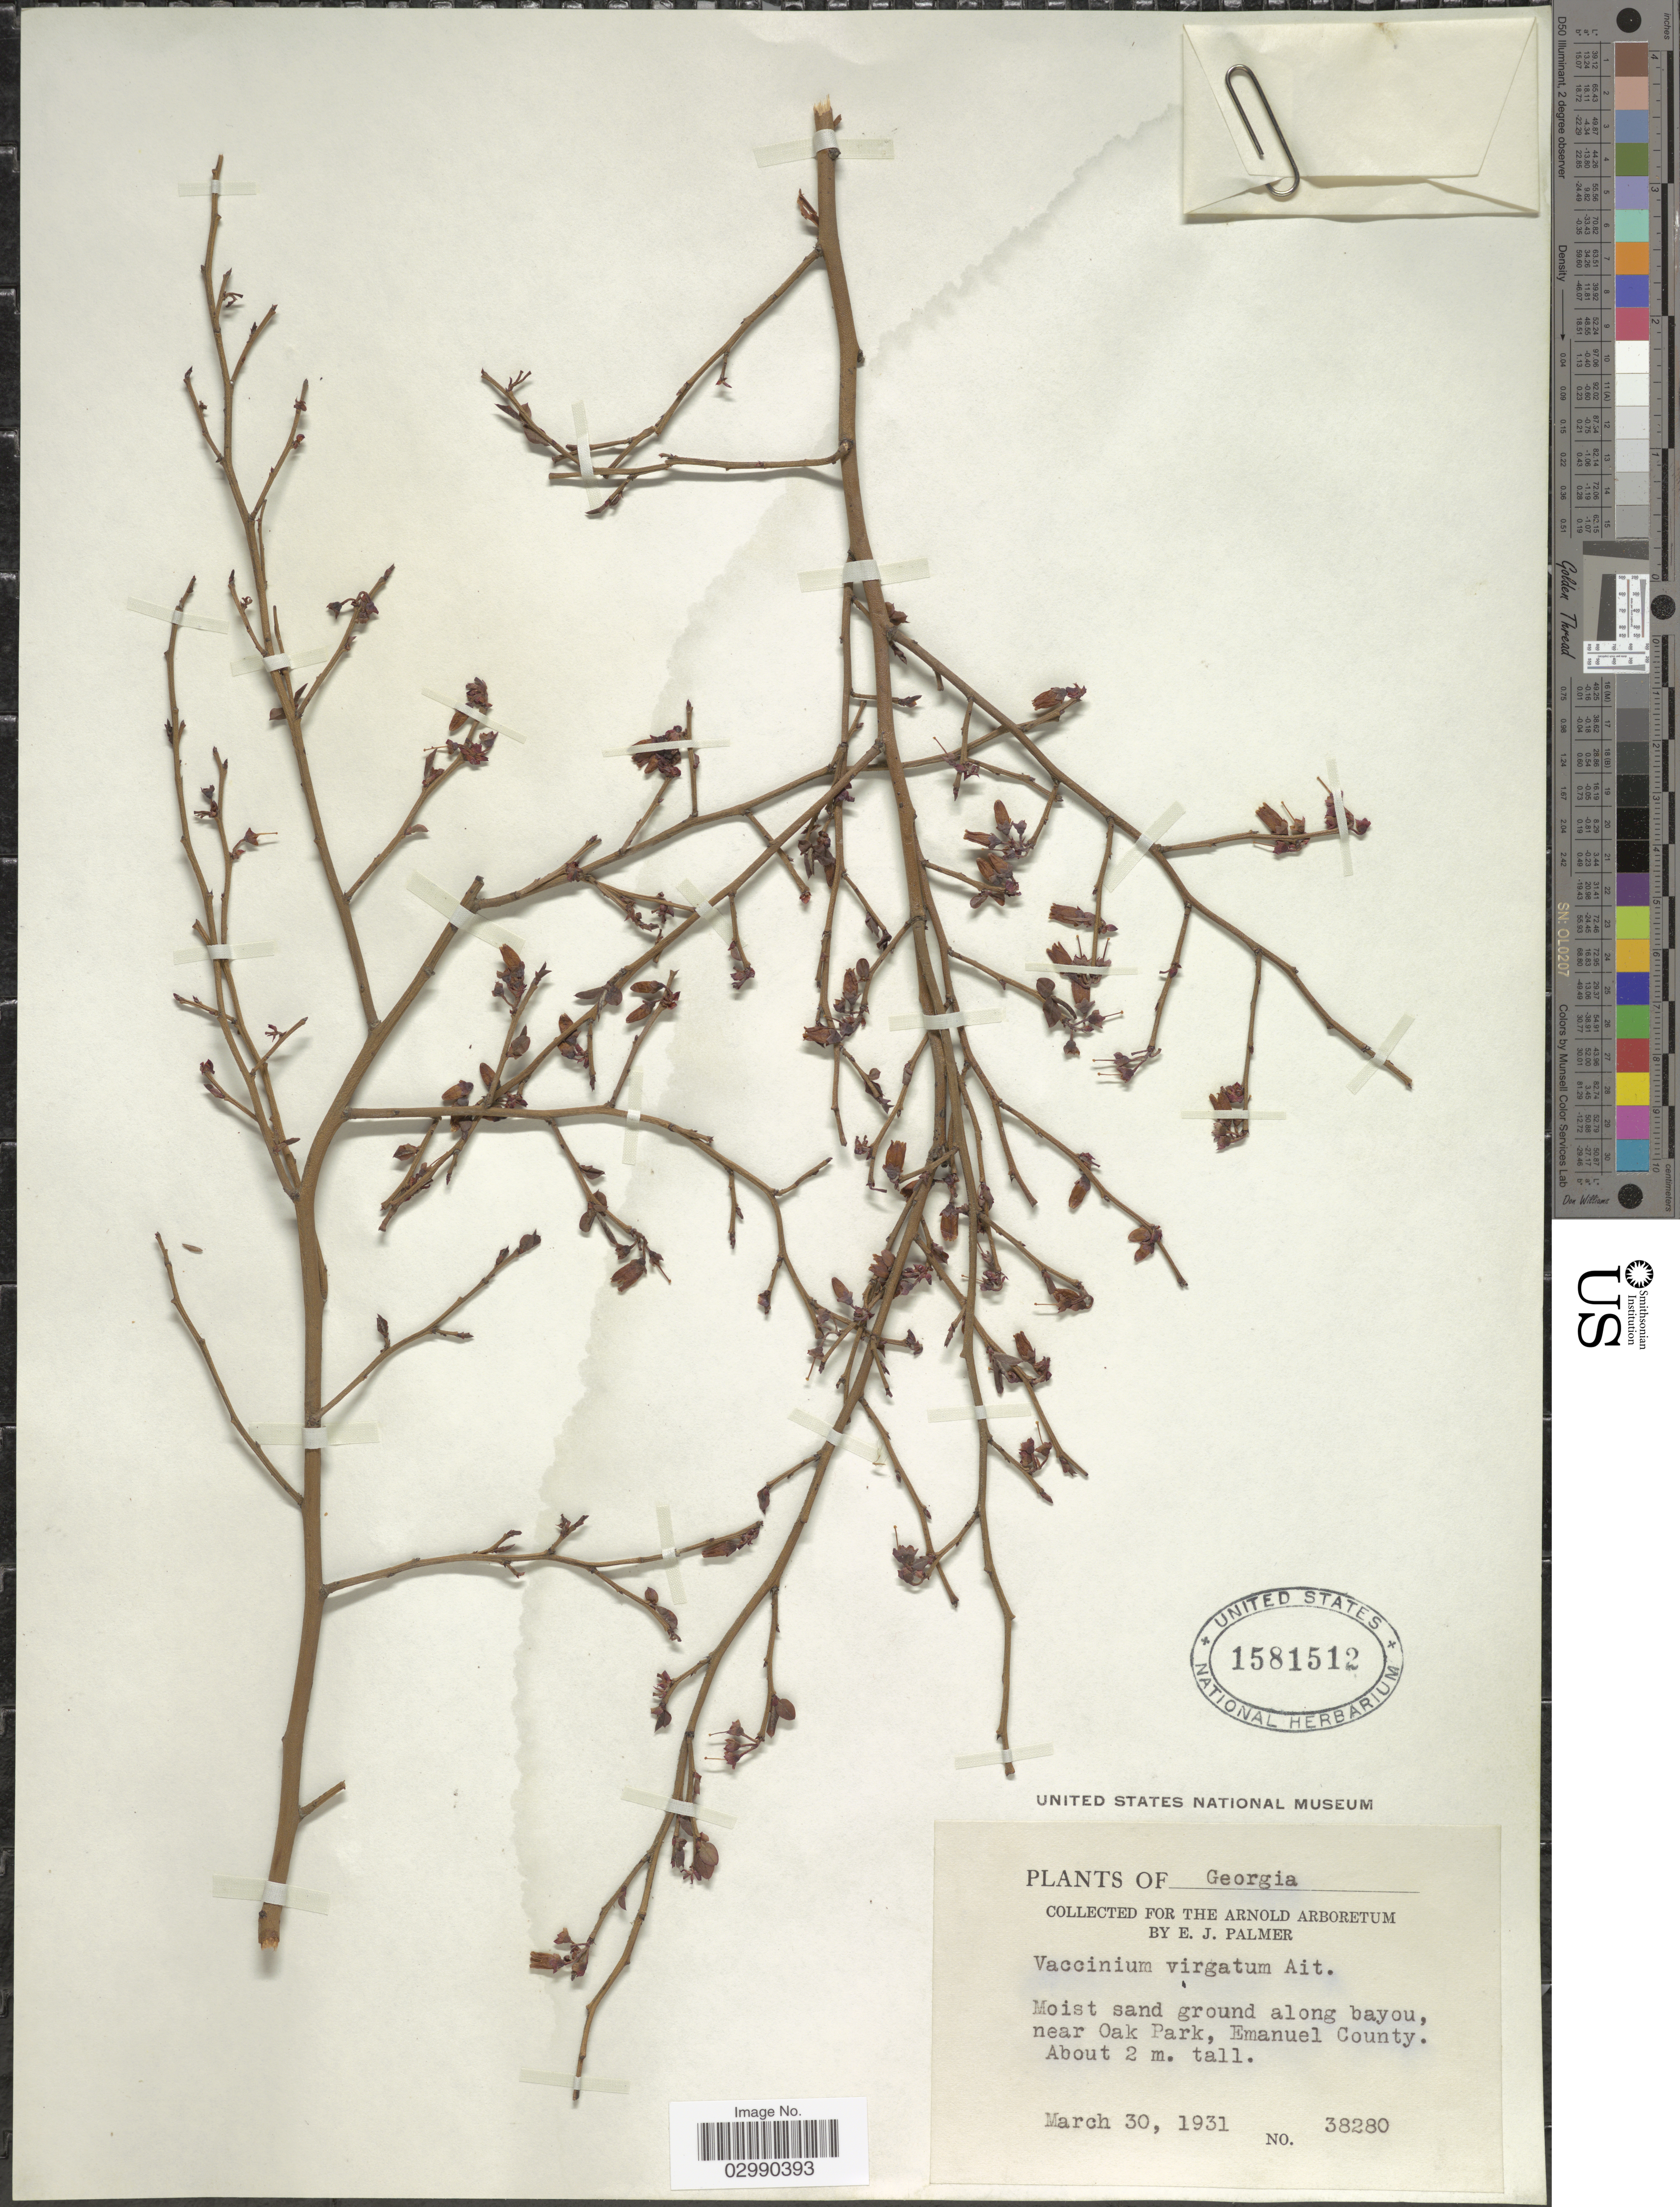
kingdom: Plantae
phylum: Tracheophyta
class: Magnoliopsida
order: Ericales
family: Ericaceae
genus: Vaccinium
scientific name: Vaccinium virgatum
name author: Aiton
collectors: E. J. Palmer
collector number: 38280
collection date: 1931-03-30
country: United States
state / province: Georgia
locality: Moist sand ground along bayou, near Oak Park, Emanuel County.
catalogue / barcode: US 1581512